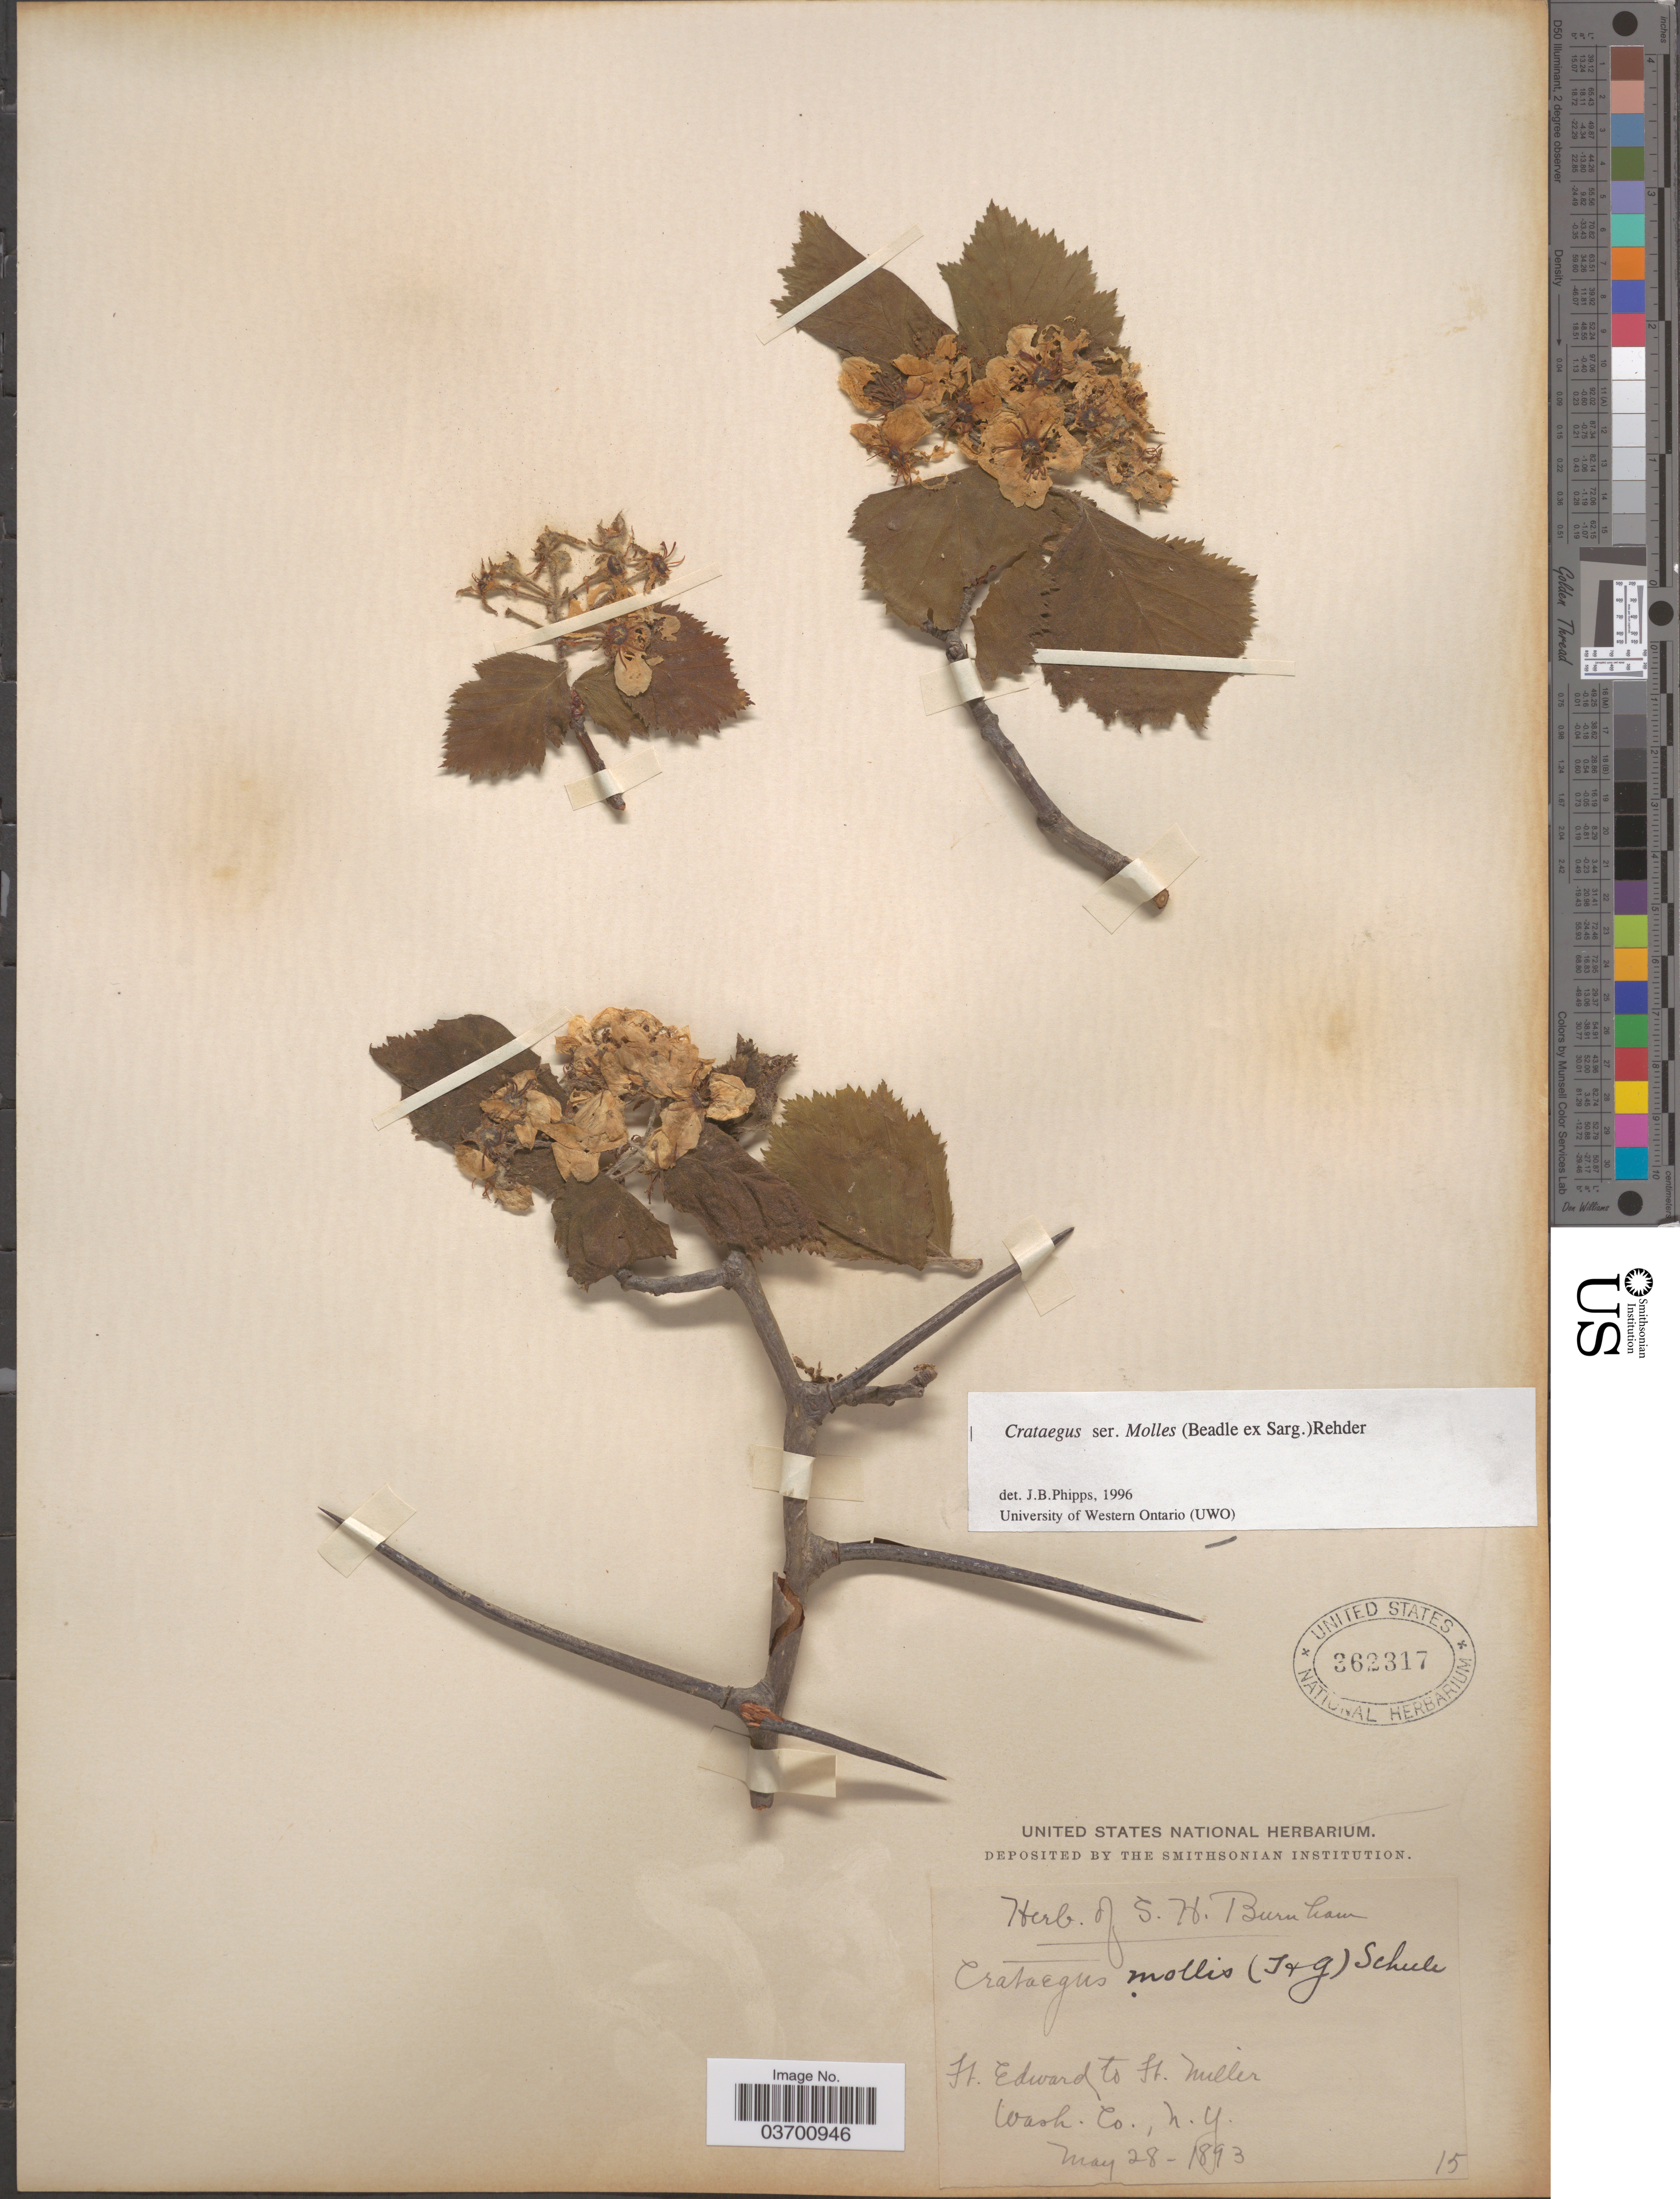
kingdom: Plantae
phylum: Tracheophyta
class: Magnoliopsida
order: Rosales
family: Rosaceae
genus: Crataegus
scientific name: Crataegus mollis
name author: (Torr. & A. Gray) Scheele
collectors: ex herb. S.H. Burnham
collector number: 15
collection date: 1893-05-28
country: United States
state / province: New York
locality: Ft. Edward to Ft. Miller. Wash. Co.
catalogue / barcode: US 362317